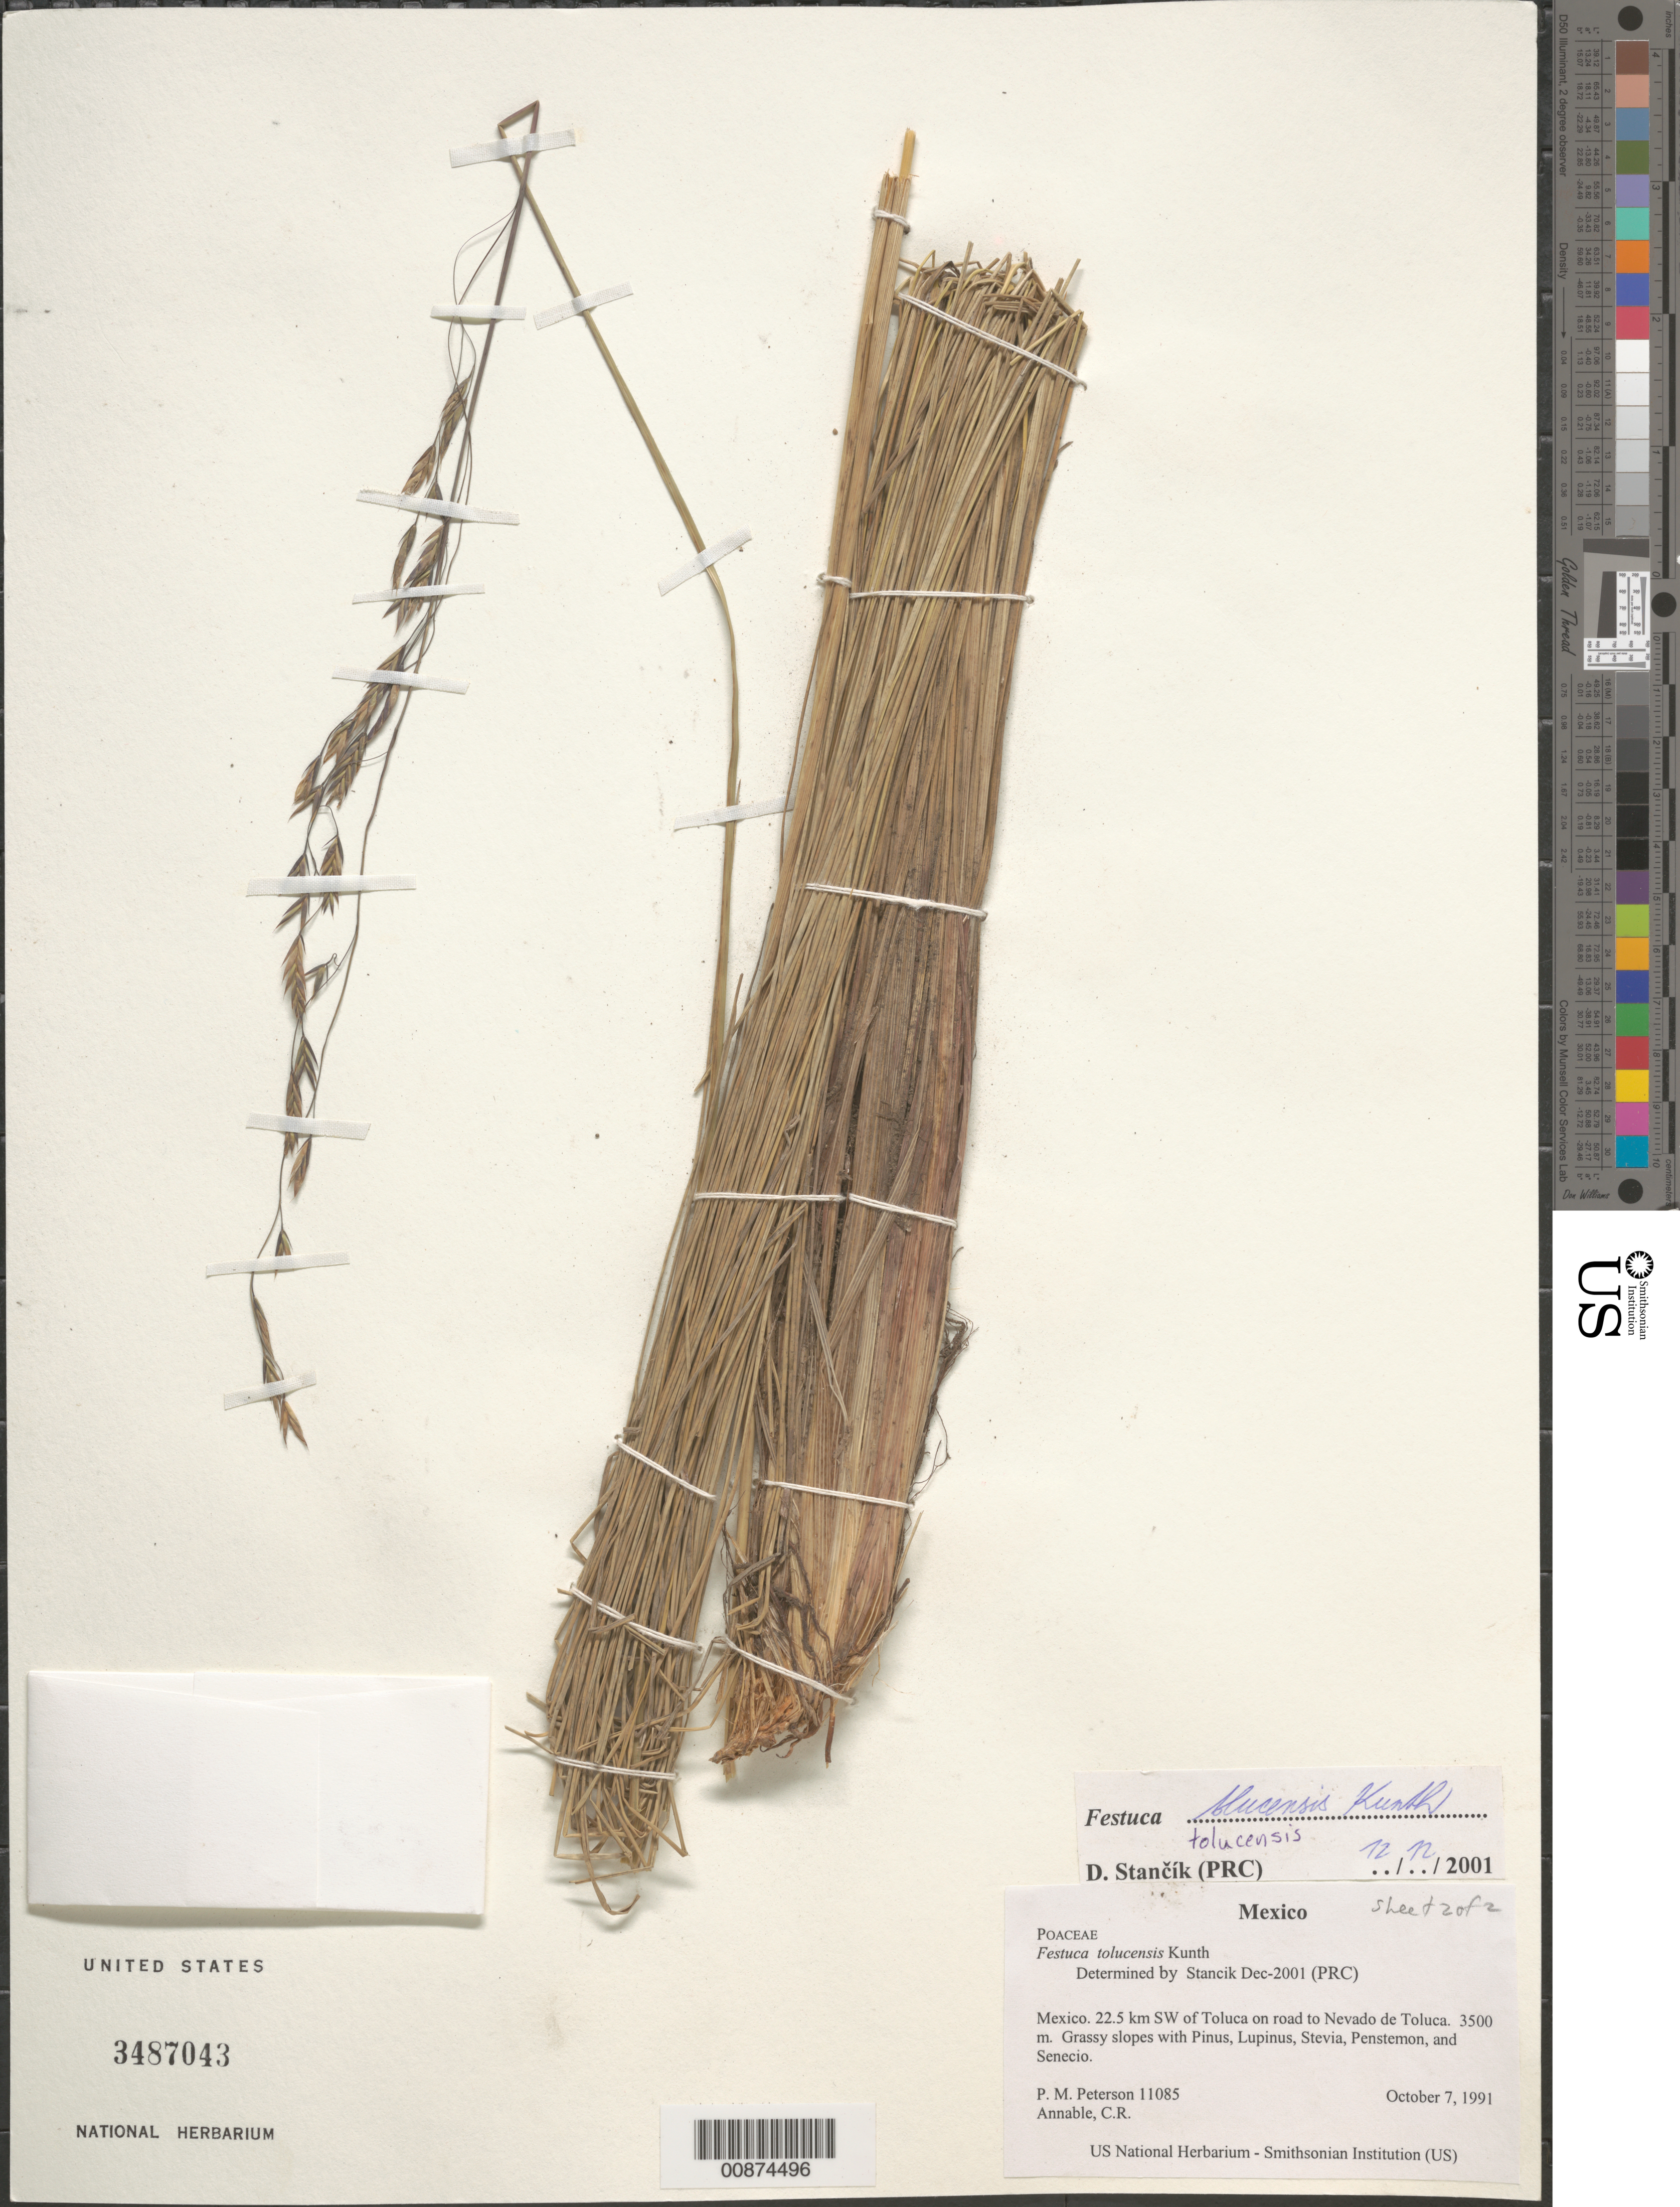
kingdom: Plantae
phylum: Tracheophyta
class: Liliopsida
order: Poales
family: Poaceae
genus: Festuca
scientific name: Festuca tolucensis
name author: Kunth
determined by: Stancik, D.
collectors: P. M. Peterson & C. R. Annable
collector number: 11085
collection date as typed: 07 Oct 1991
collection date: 1991-10-07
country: Mexico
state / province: México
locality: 22.5 km SW of Toluca on road to Nevado de Toluca.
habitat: Grassy slopes with Pinus, Lupinus, Stevia, Penstemon, and Senecio.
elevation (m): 3500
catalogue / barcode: US 3487043